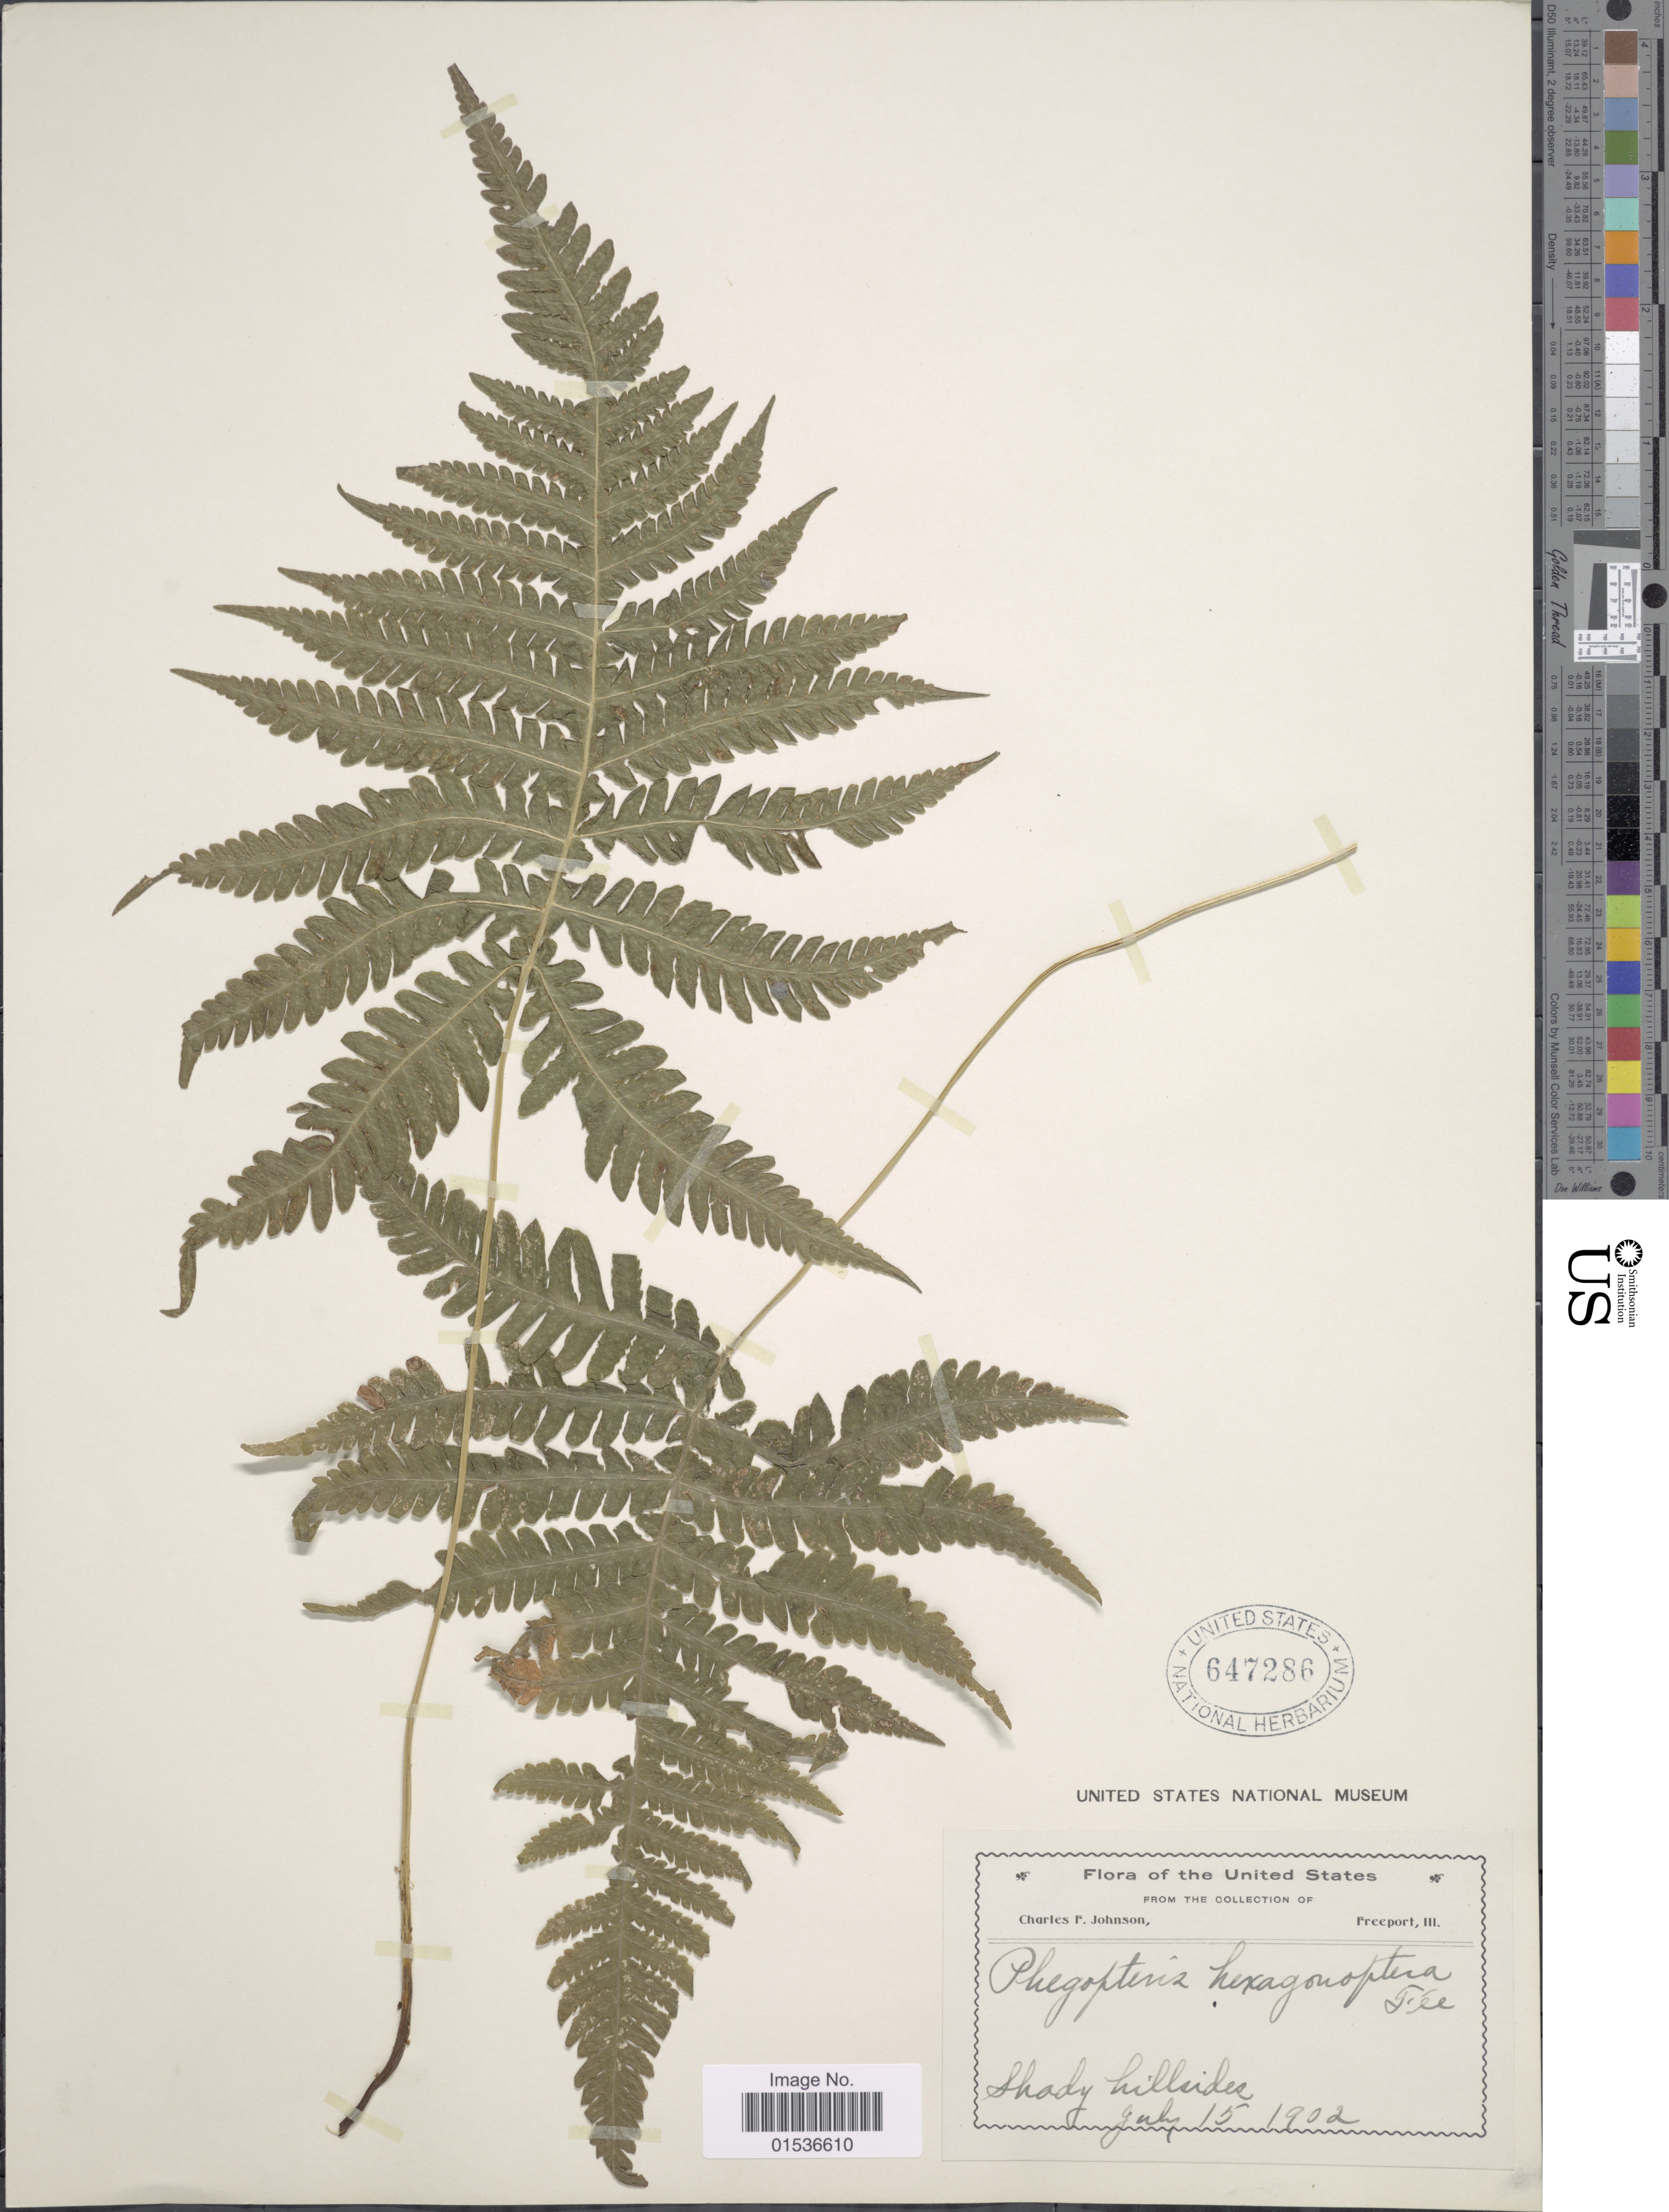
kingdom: Plantae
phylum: Tracheophyta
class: Polypodiopsida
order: Polypodiales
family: Thelypteridaceae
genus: Phegopteris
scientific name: Phegopteris hexagonoptera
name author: (Michx.) Fée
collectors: C. F. Johnson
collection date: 1902-07-15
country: United States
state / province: Illinois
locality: United States, Freeport, III, Shady hillside.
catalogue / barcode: US 647286